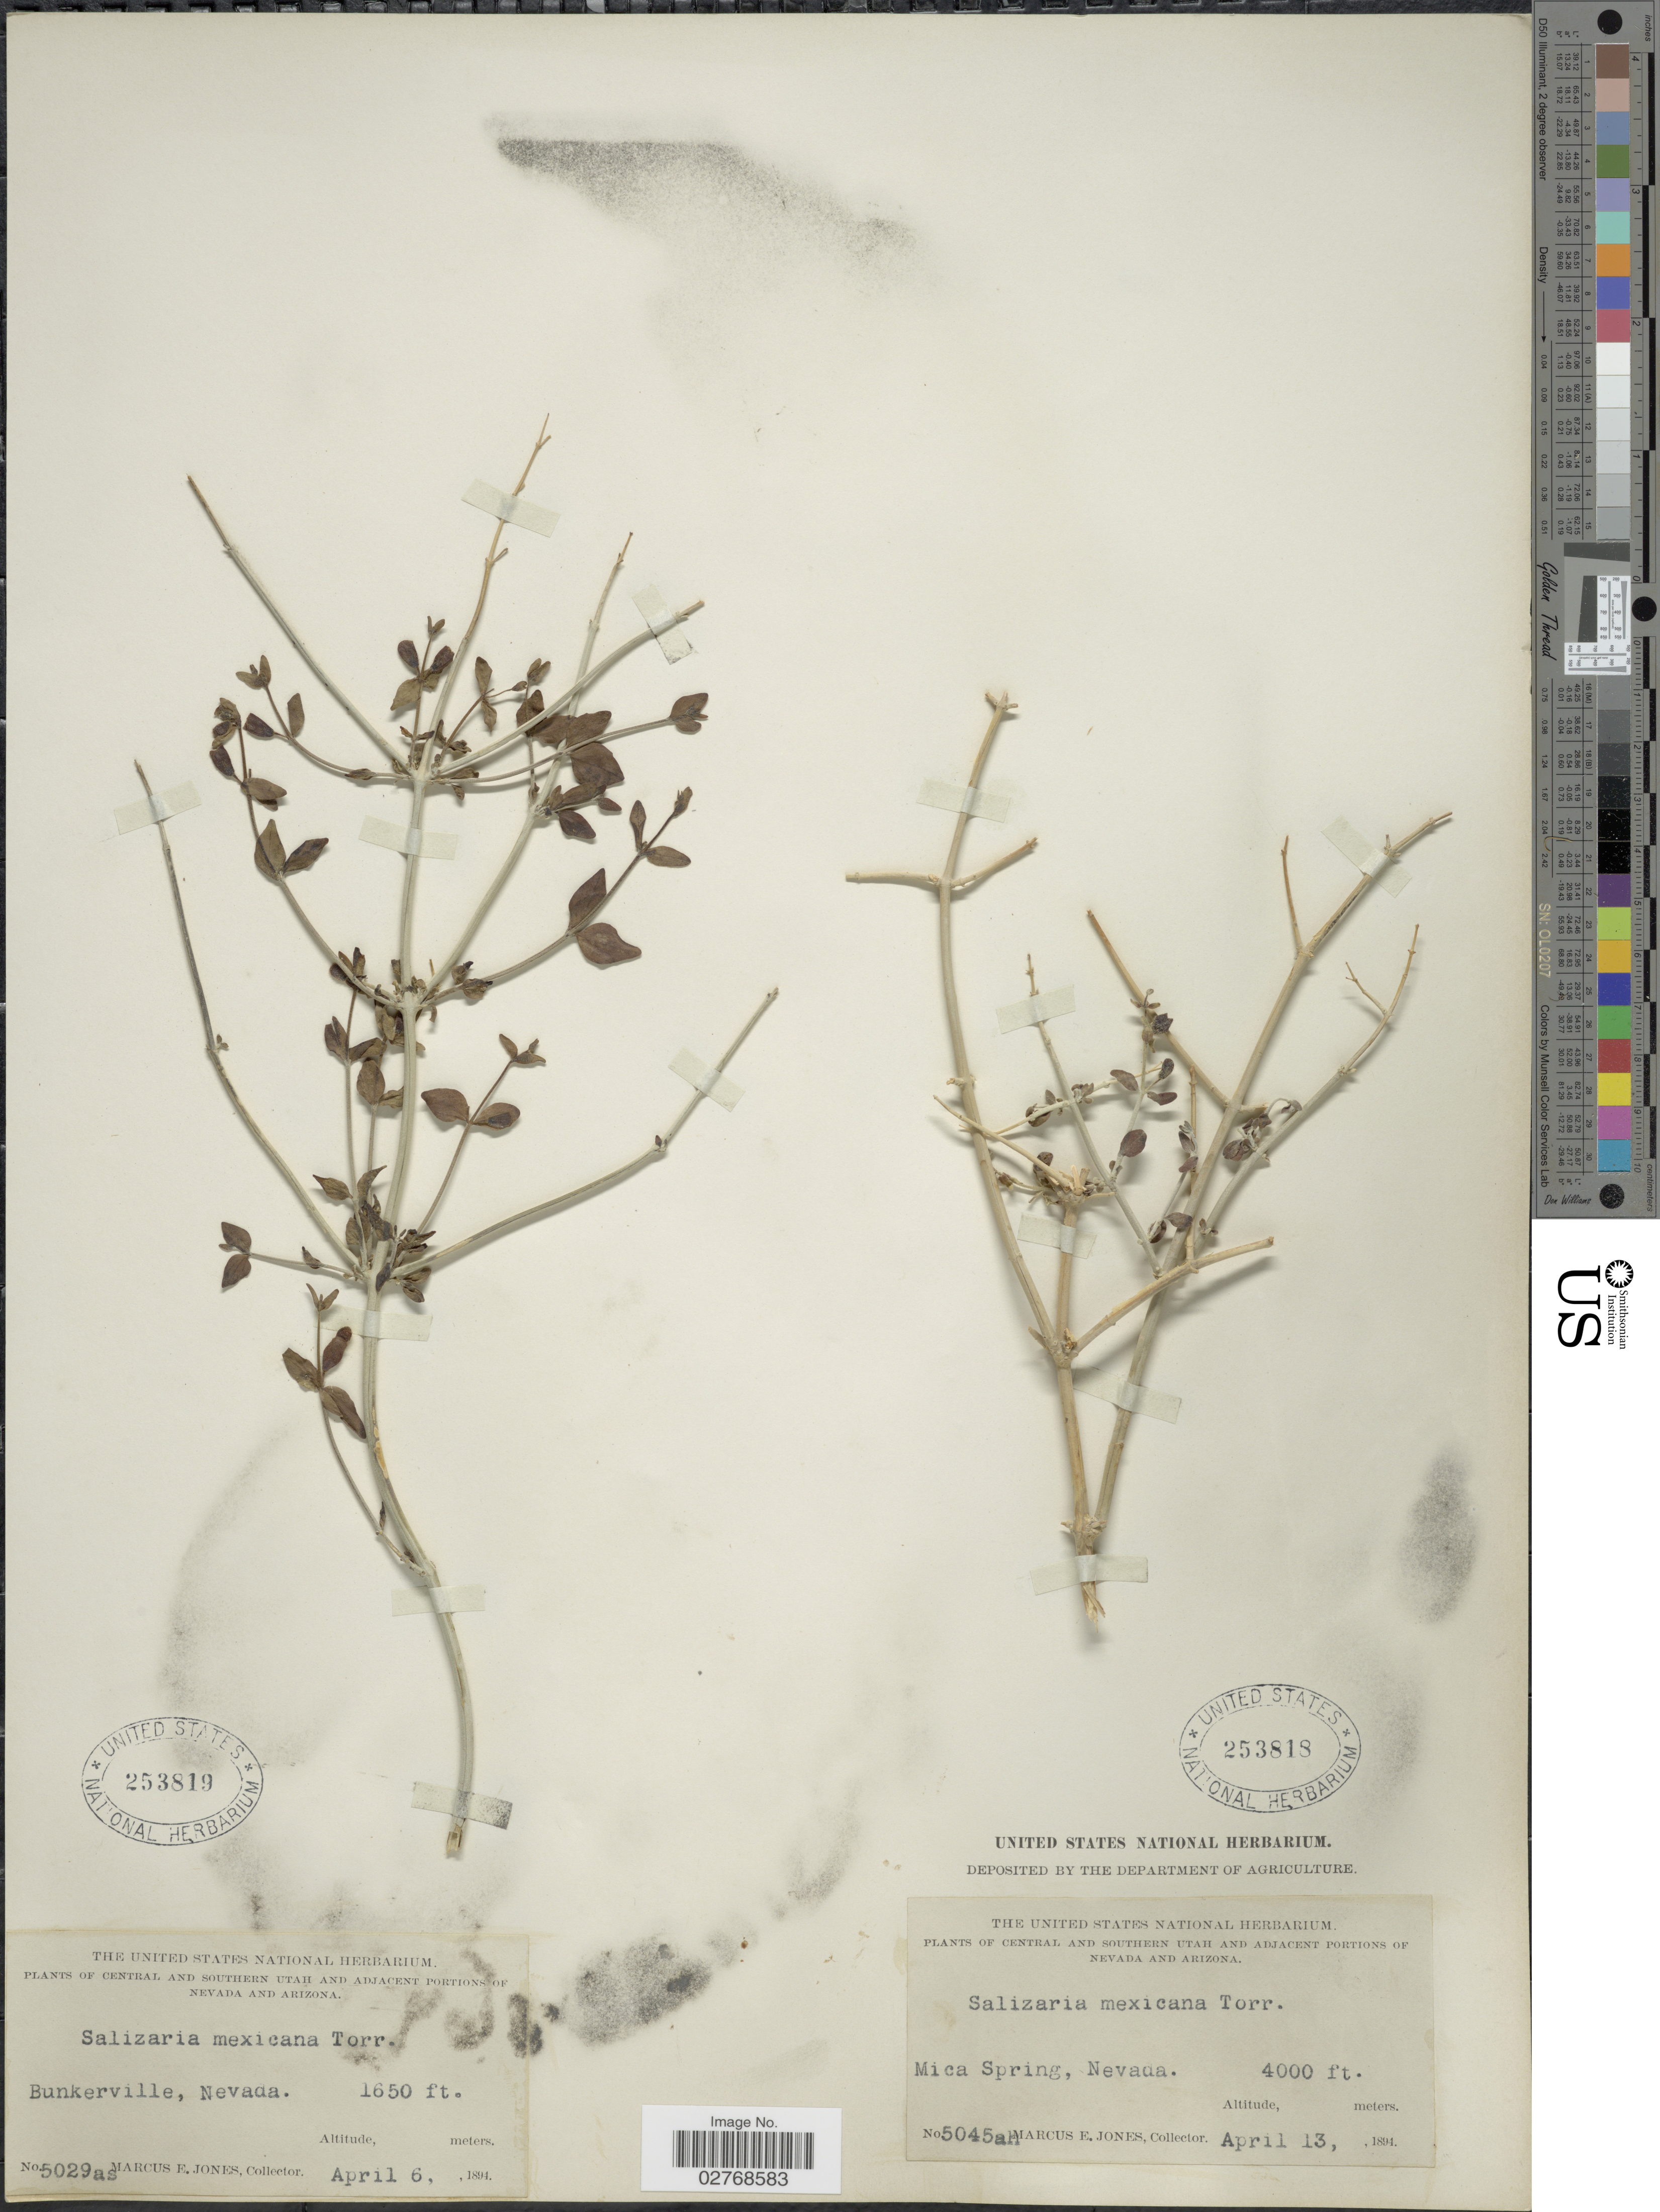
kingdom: Plantae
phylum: Tracheophyta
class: Magnoliopsida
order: Lamiales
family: Lamiaceae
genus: Scutellaria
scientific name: Scutellaria mexicana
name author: (Torr.) A.J. Paton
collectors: M. E. Jones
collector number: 5045an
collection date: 1894-04-13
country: United States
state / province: Nevada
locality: Mica Spring.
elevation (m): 1219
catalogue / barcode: US 253818-2